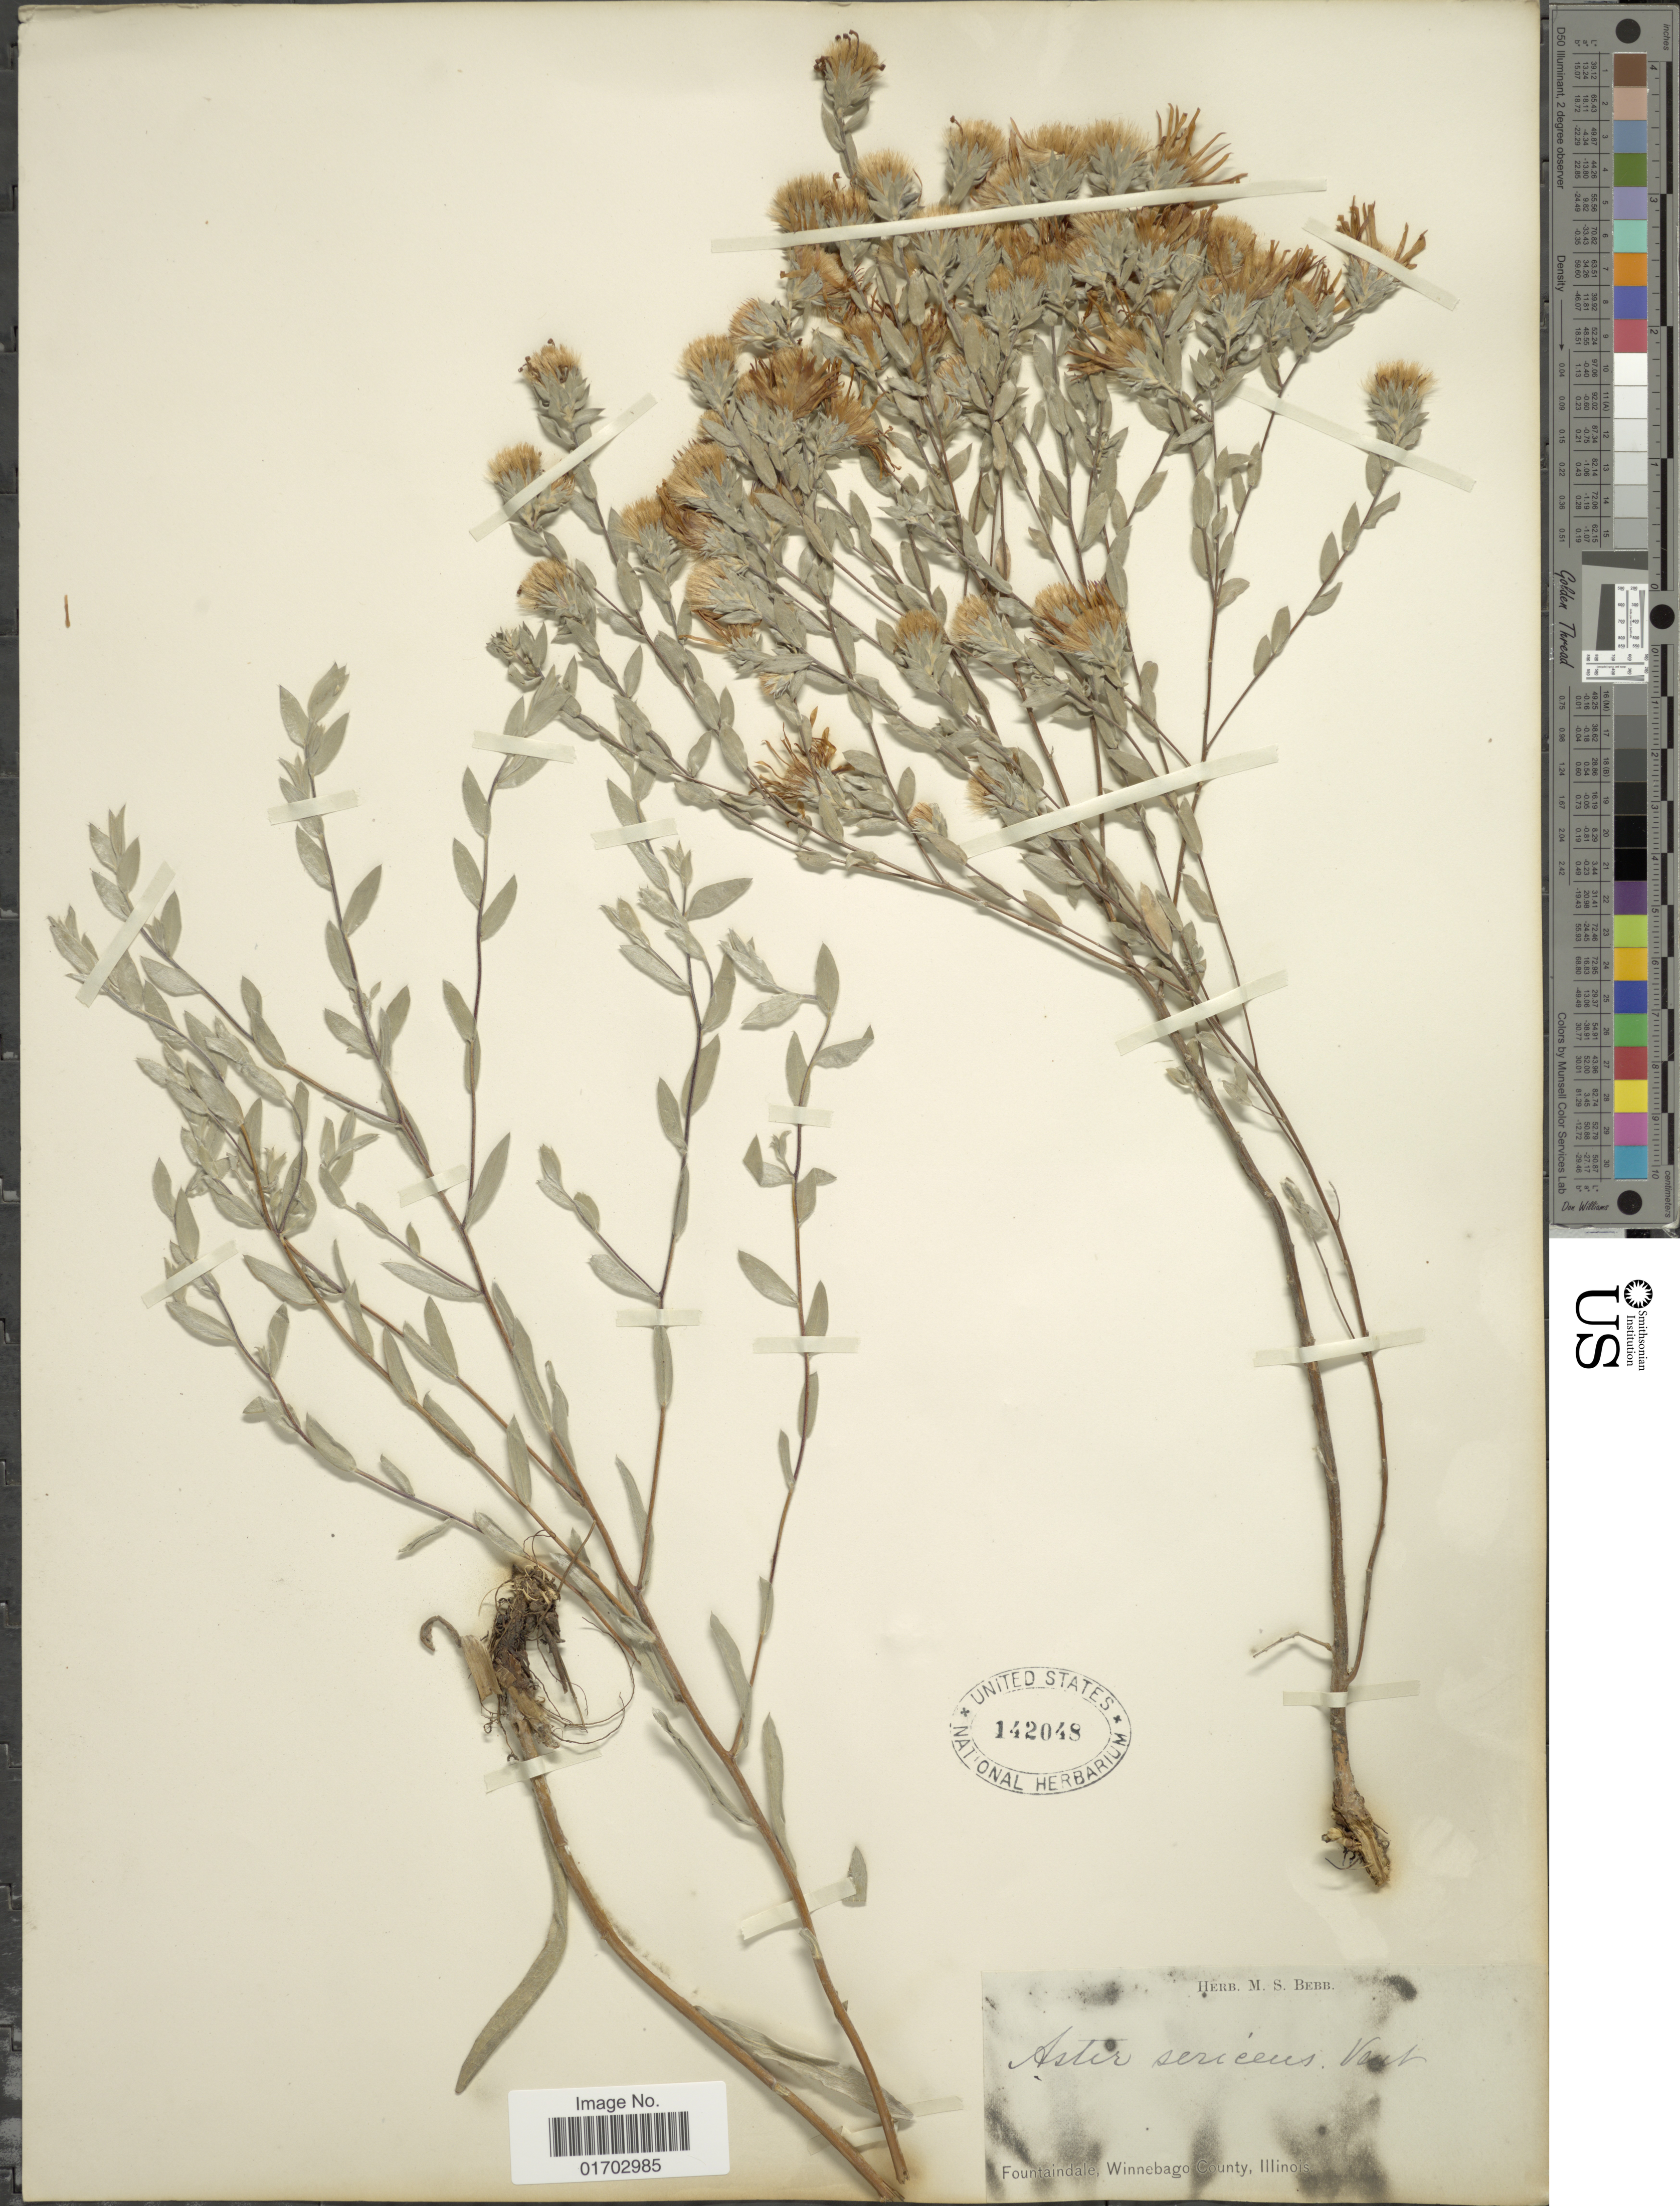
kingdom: Plantae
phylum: Tracheophyta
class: Magnoliopsida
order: Asterales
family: Asteraceae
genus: Symphyotrichum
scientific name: Symphyotrichum sericeum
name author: (Vent.) G.L. Nesom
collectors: ex Herb. M. S. Bebb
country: United States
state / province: Illinois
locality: Fountaindale, Winnebago County.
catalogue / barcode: US 142048